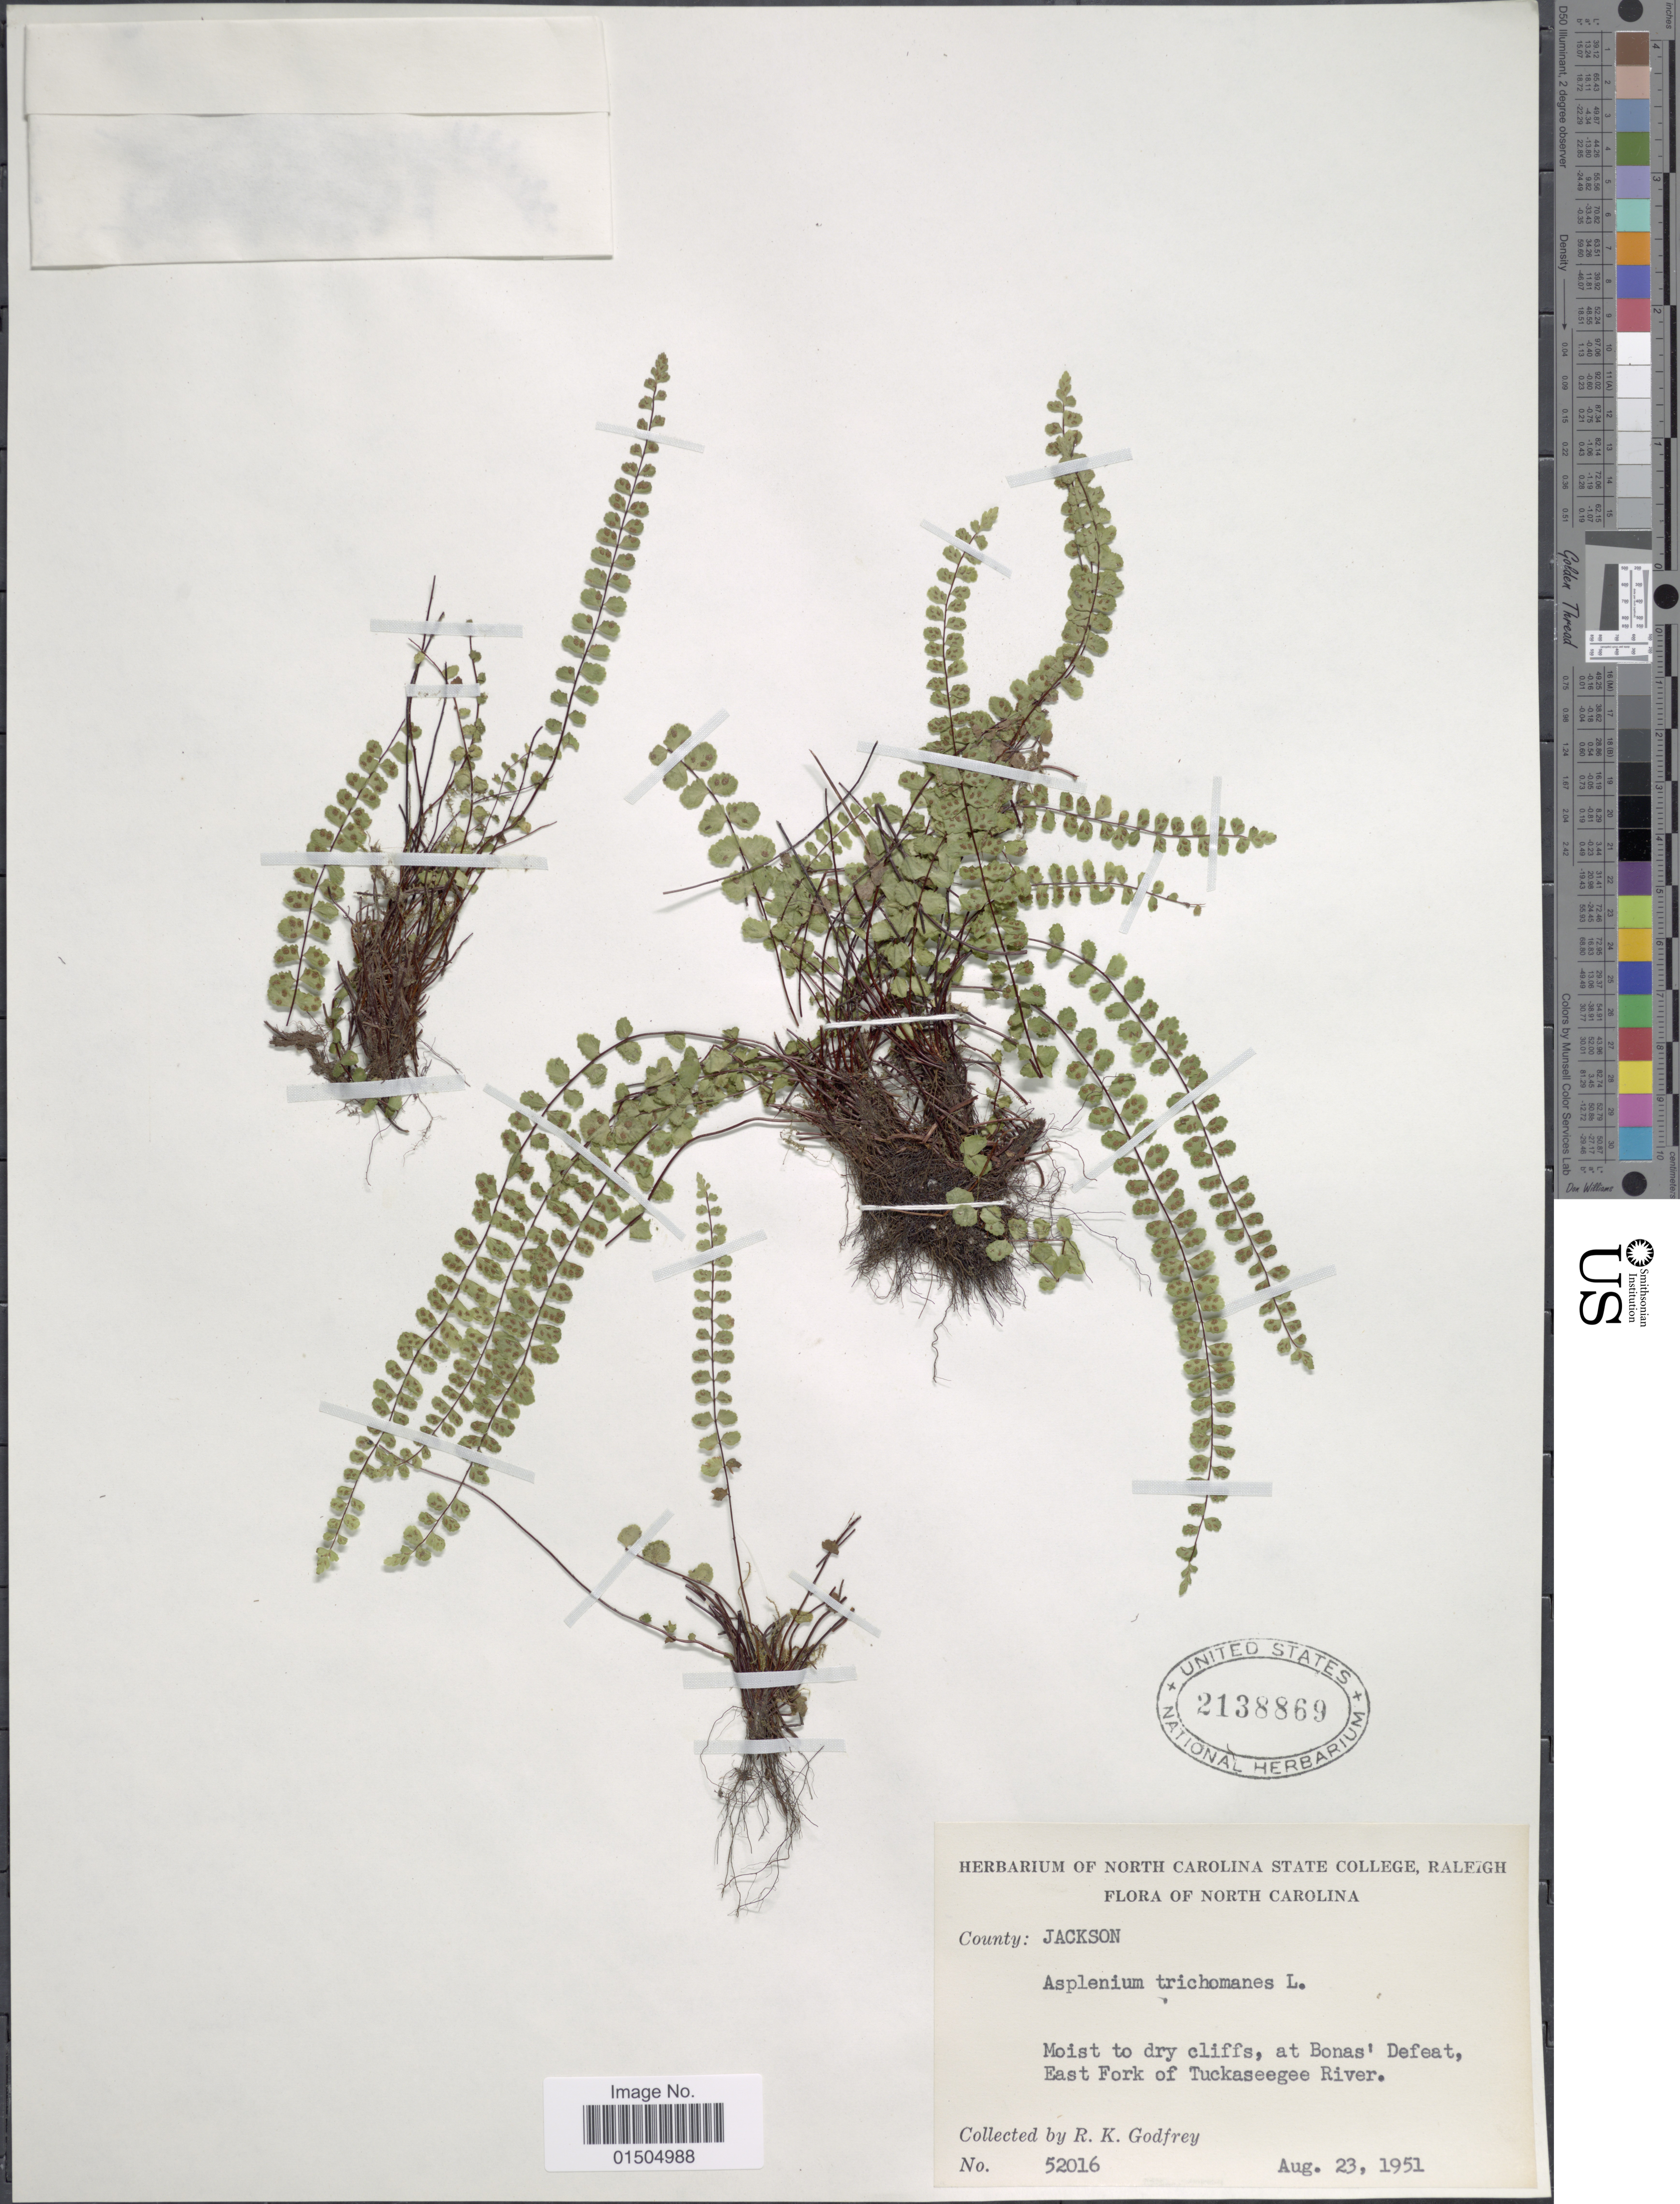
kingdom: Plantae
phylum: Tracheophyta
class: Polypodiopsida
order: Polypodiales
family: Aspleniaceae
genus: Asplenium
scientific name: Asplenium trichomanes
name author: L.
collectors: R. K. Godfrey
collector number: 52016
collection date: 1951-08-23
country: United States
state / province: North Carolina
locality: County: Jackson. Moist to dry cliffs, at Bonas' Defeat, East Fork of Tuckaseegee River.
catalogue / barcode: US 2138869